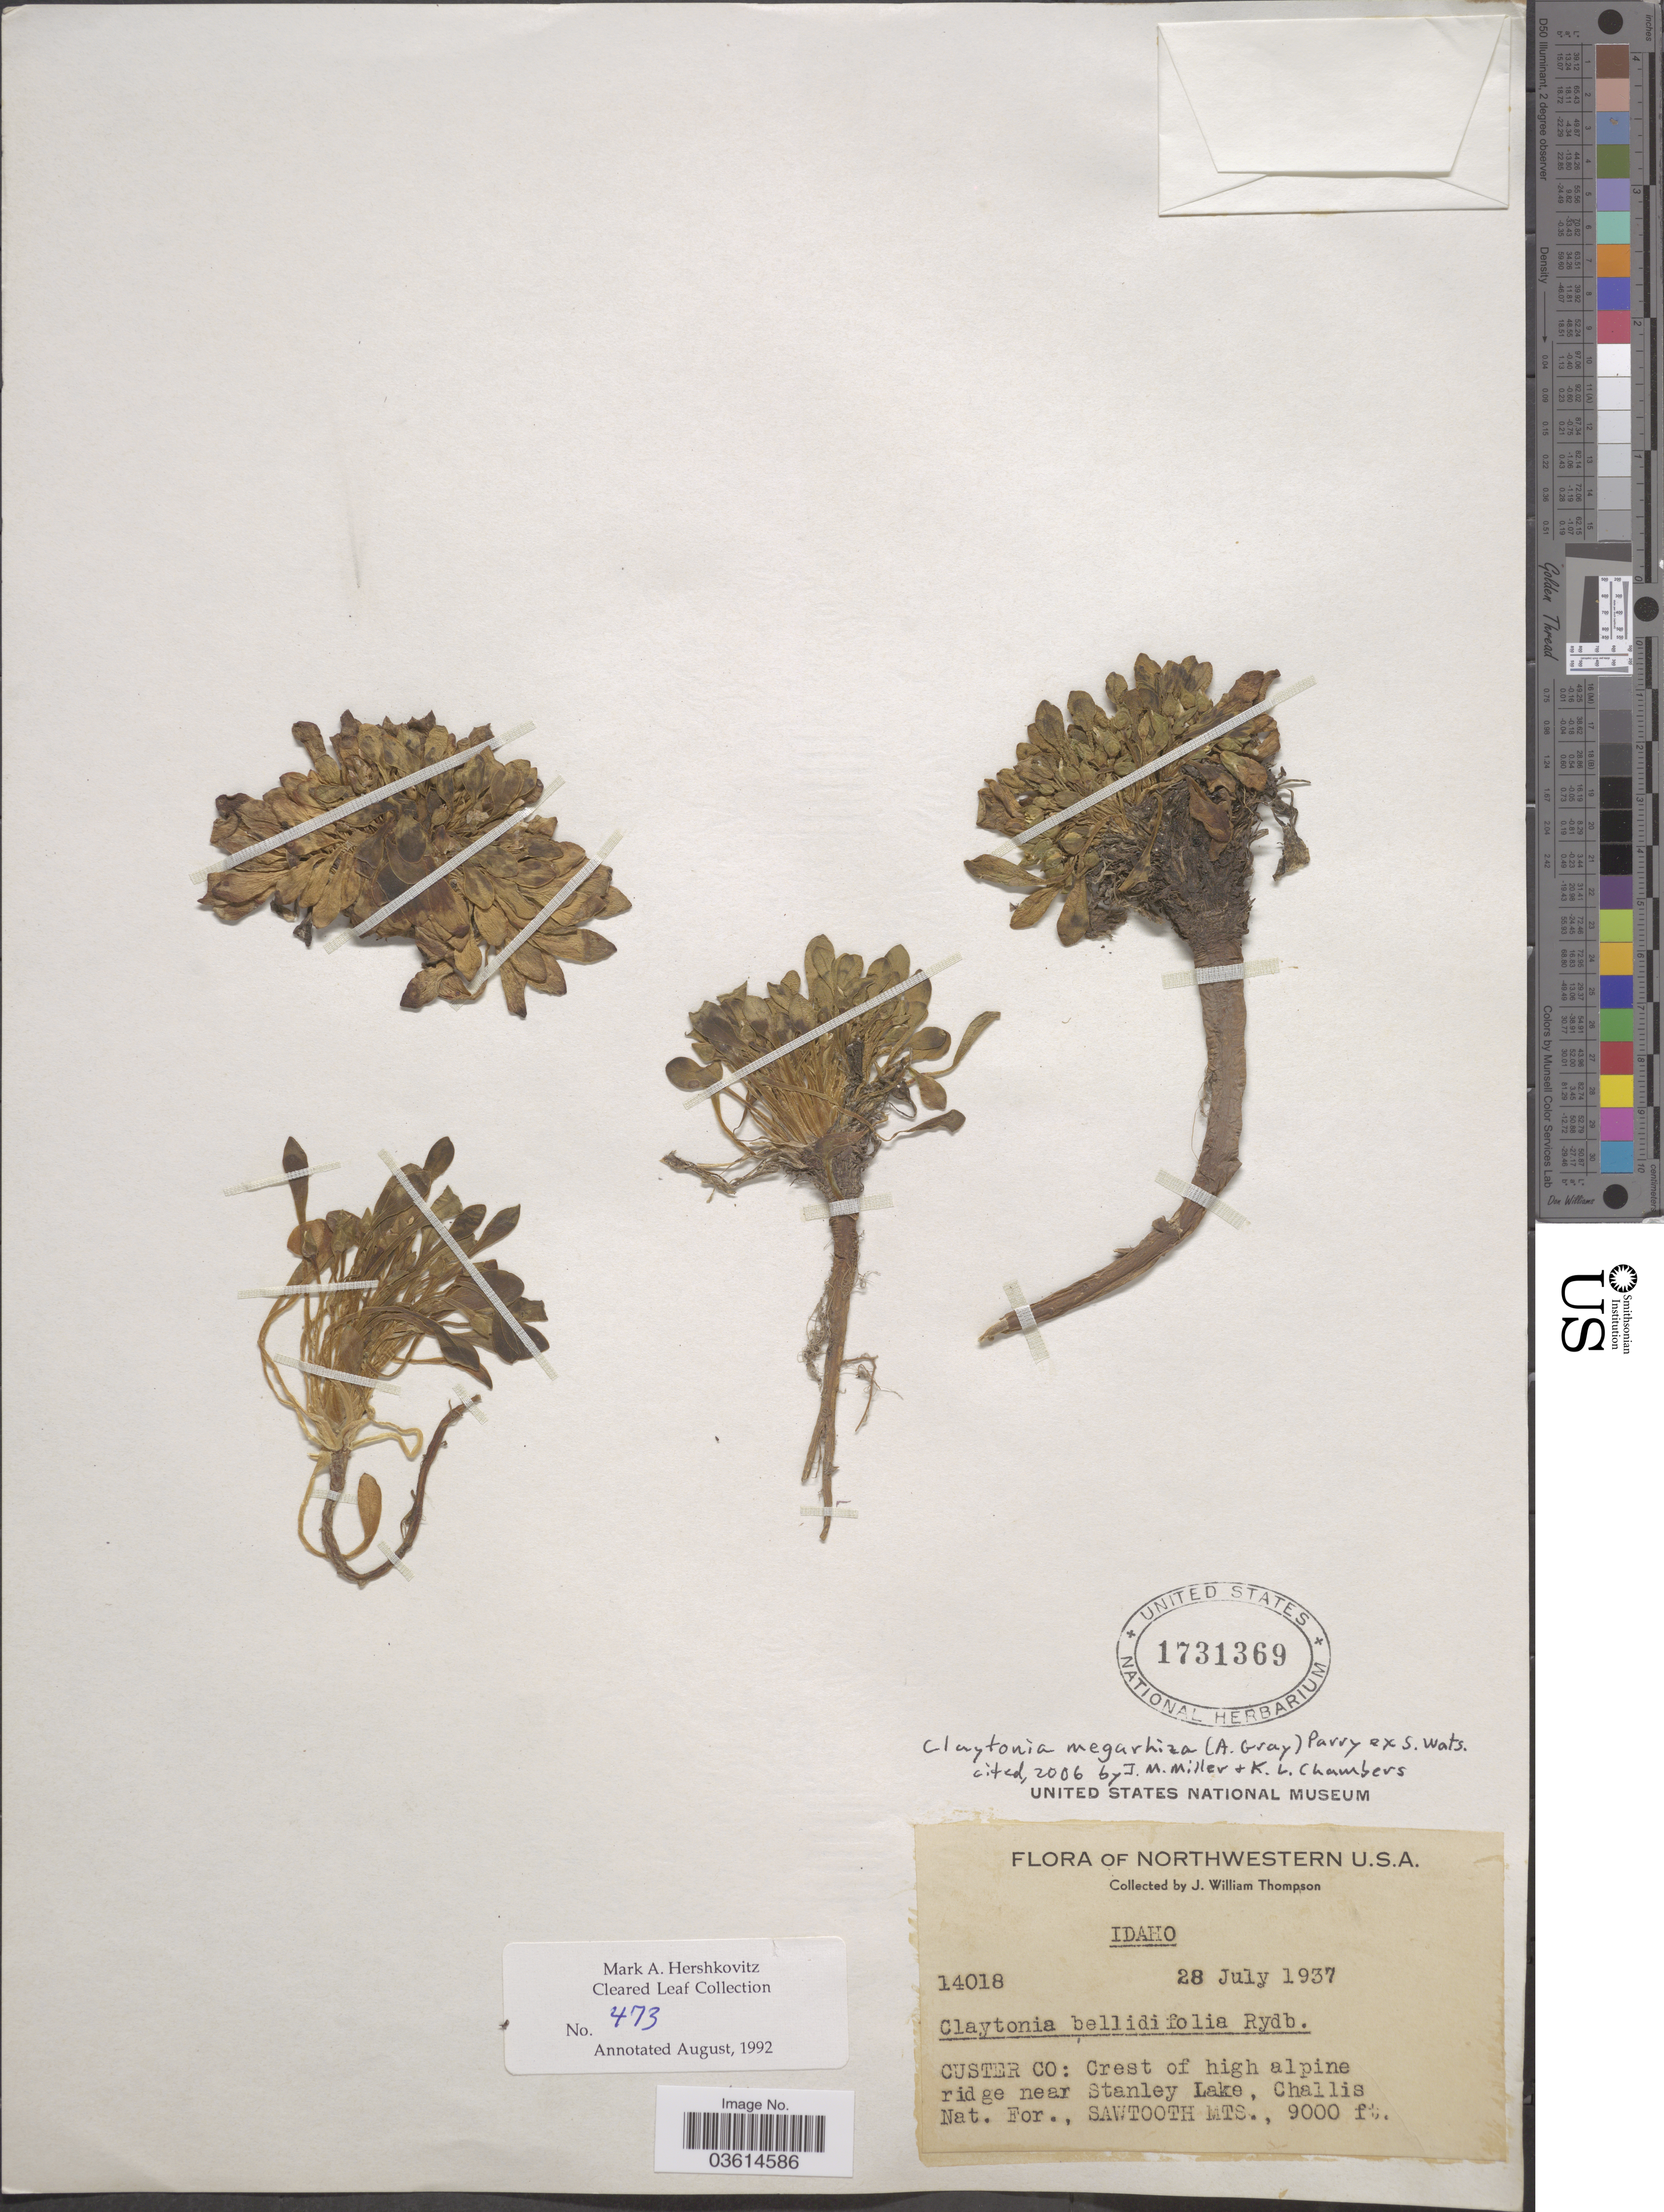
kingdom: Plantae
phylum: Tracheophyta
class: Magnoliopsida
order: Caryophyllales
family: Montiaceae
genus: Claytonia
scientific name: Claytonia megarhiza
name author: (A. Gray) Parry ex S. Watson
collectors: J. W. Thompson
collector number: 14018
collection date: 1937-07-28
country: United States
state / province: Idaho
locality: Northwestern U. S. A. Custer Co: Crest of high alpine ridge near Stanley Lake, Challis Nat. For., Sawtooth Mts.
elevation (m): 2743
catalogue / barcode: US 1731369